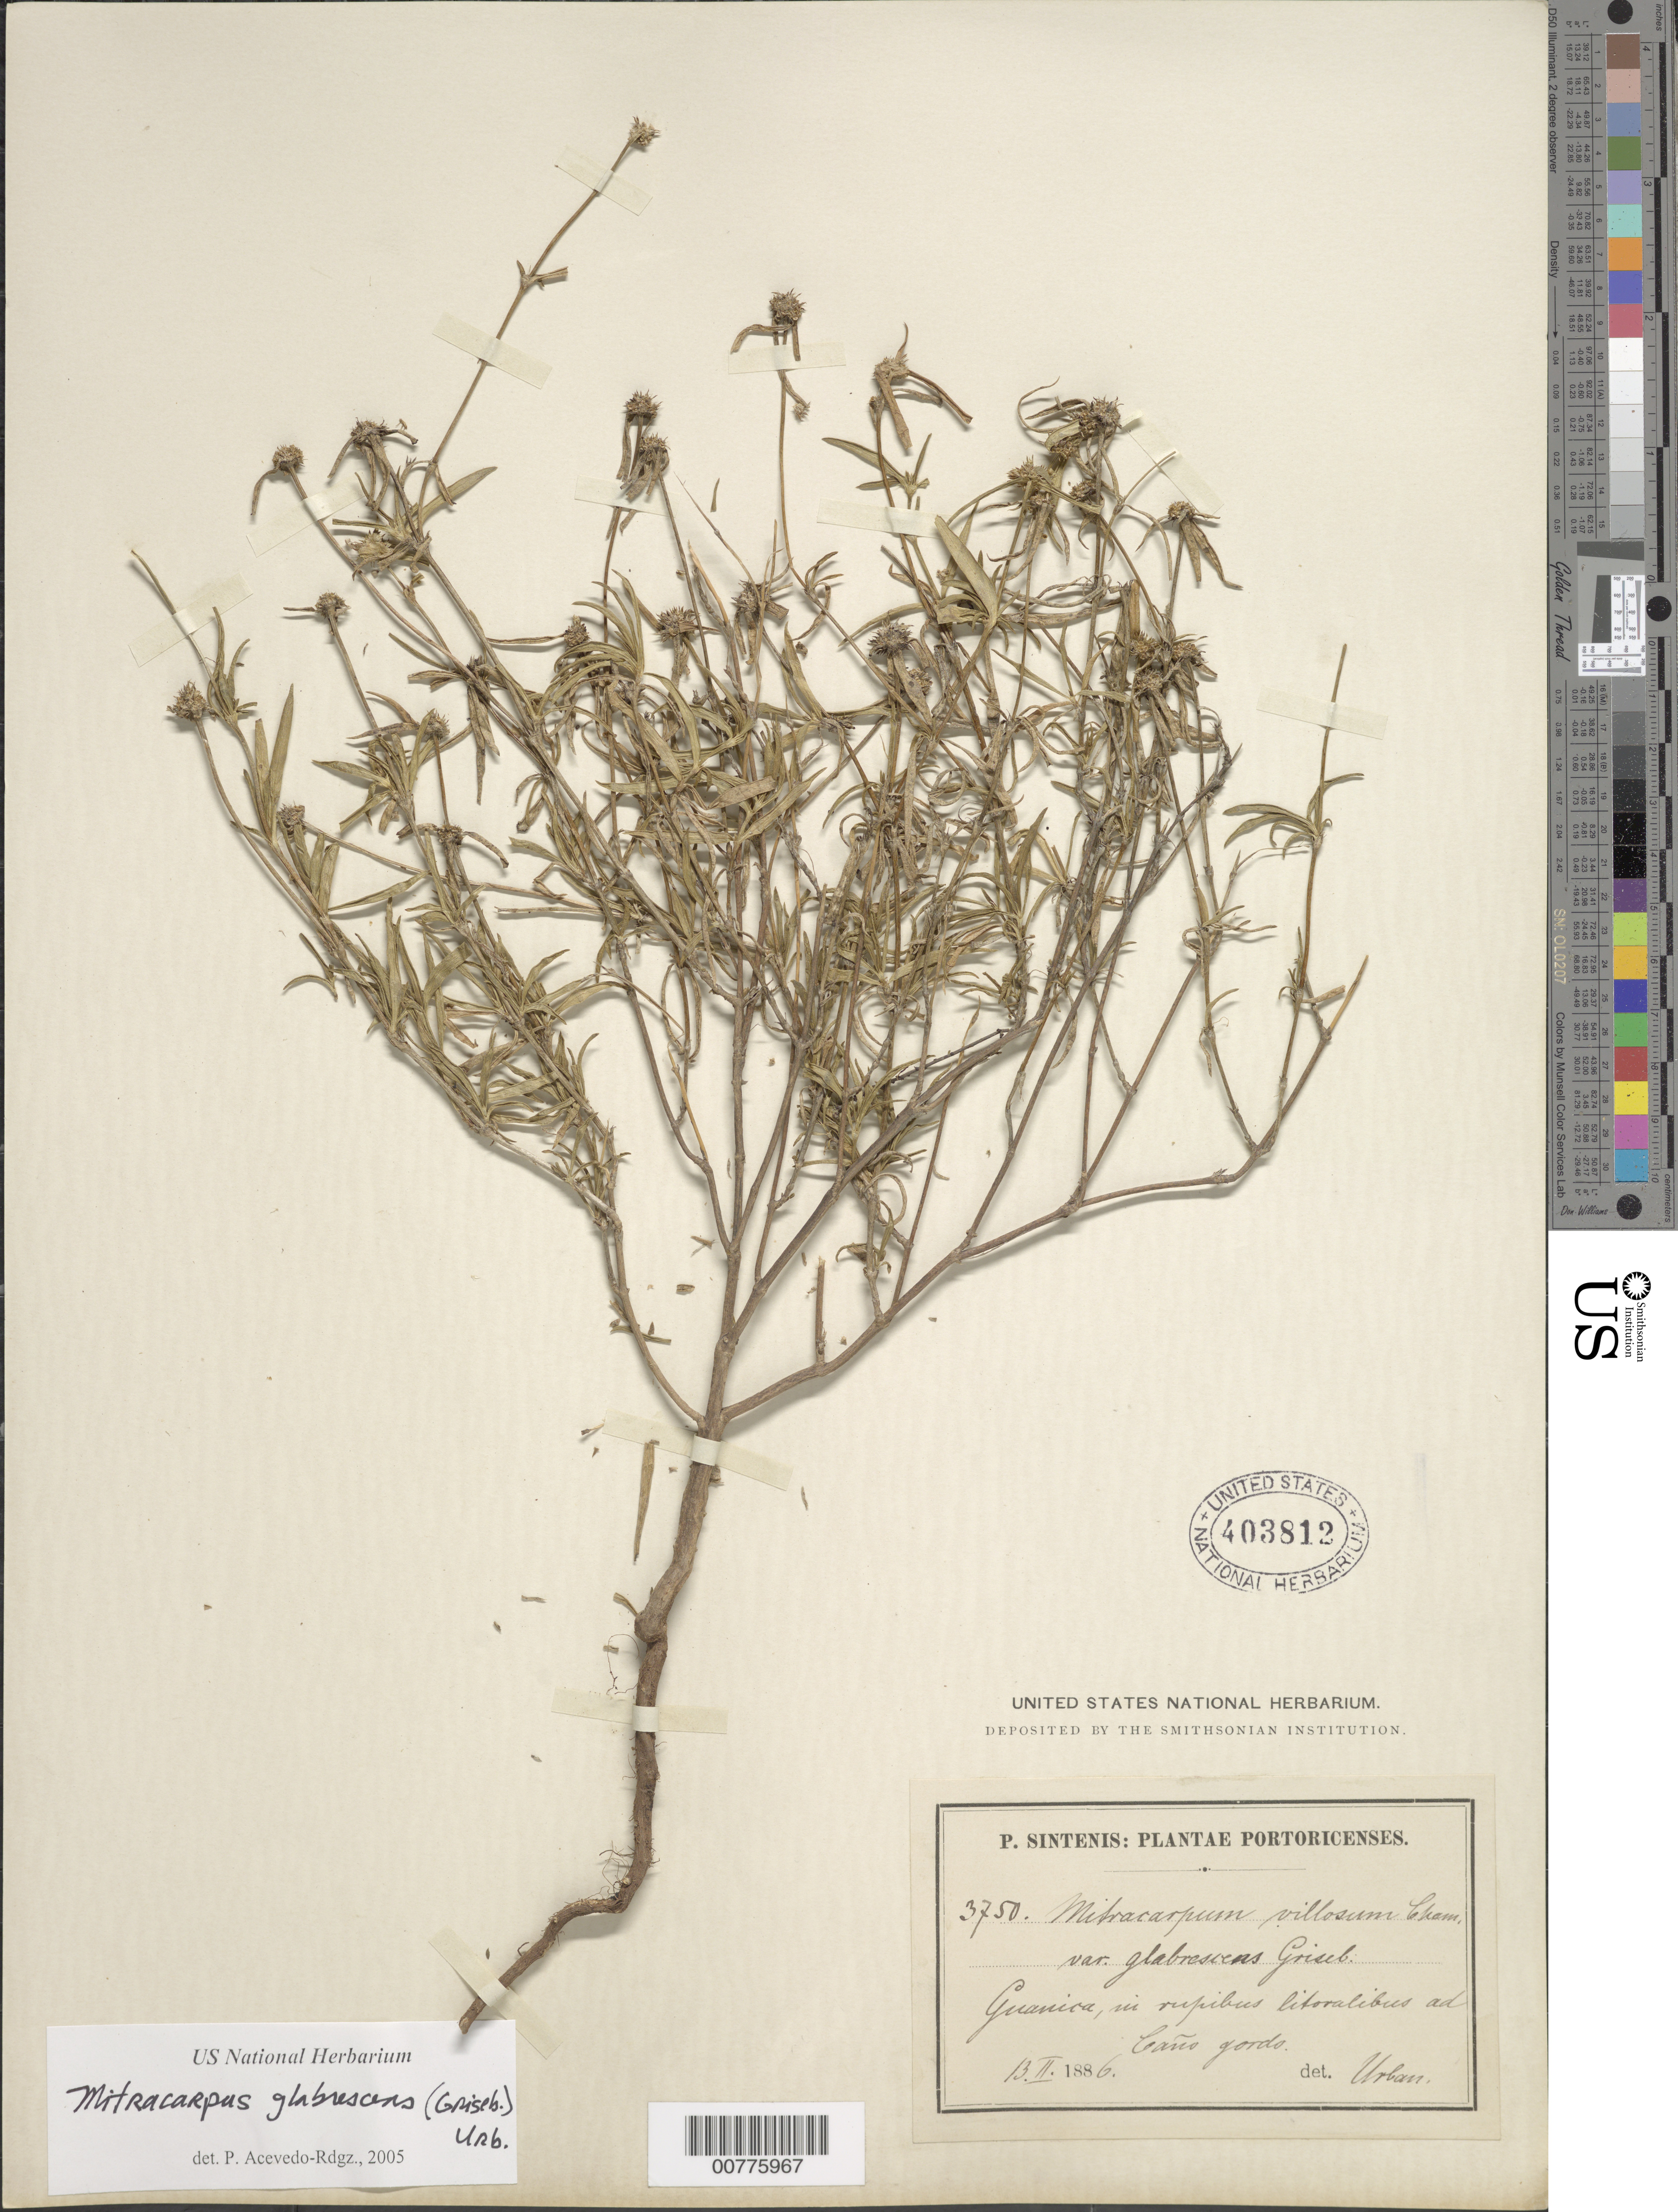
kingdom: Plantae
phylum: Tracheophyta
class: Magnoliopsida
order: Gentianales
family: Rubiaceae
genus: Mitracarpus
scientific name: Mitracarpus rhadinophyllus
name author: (B.L. Rob.) L.O. Williams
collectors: P. Sintenis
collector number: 3750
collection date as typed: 13 Feb 1886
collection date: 1886-02-13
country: Puerto Rico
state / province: Guánica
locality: Guanica, in rupibus litoralibus ad Caño gordo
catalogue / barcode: US 403812